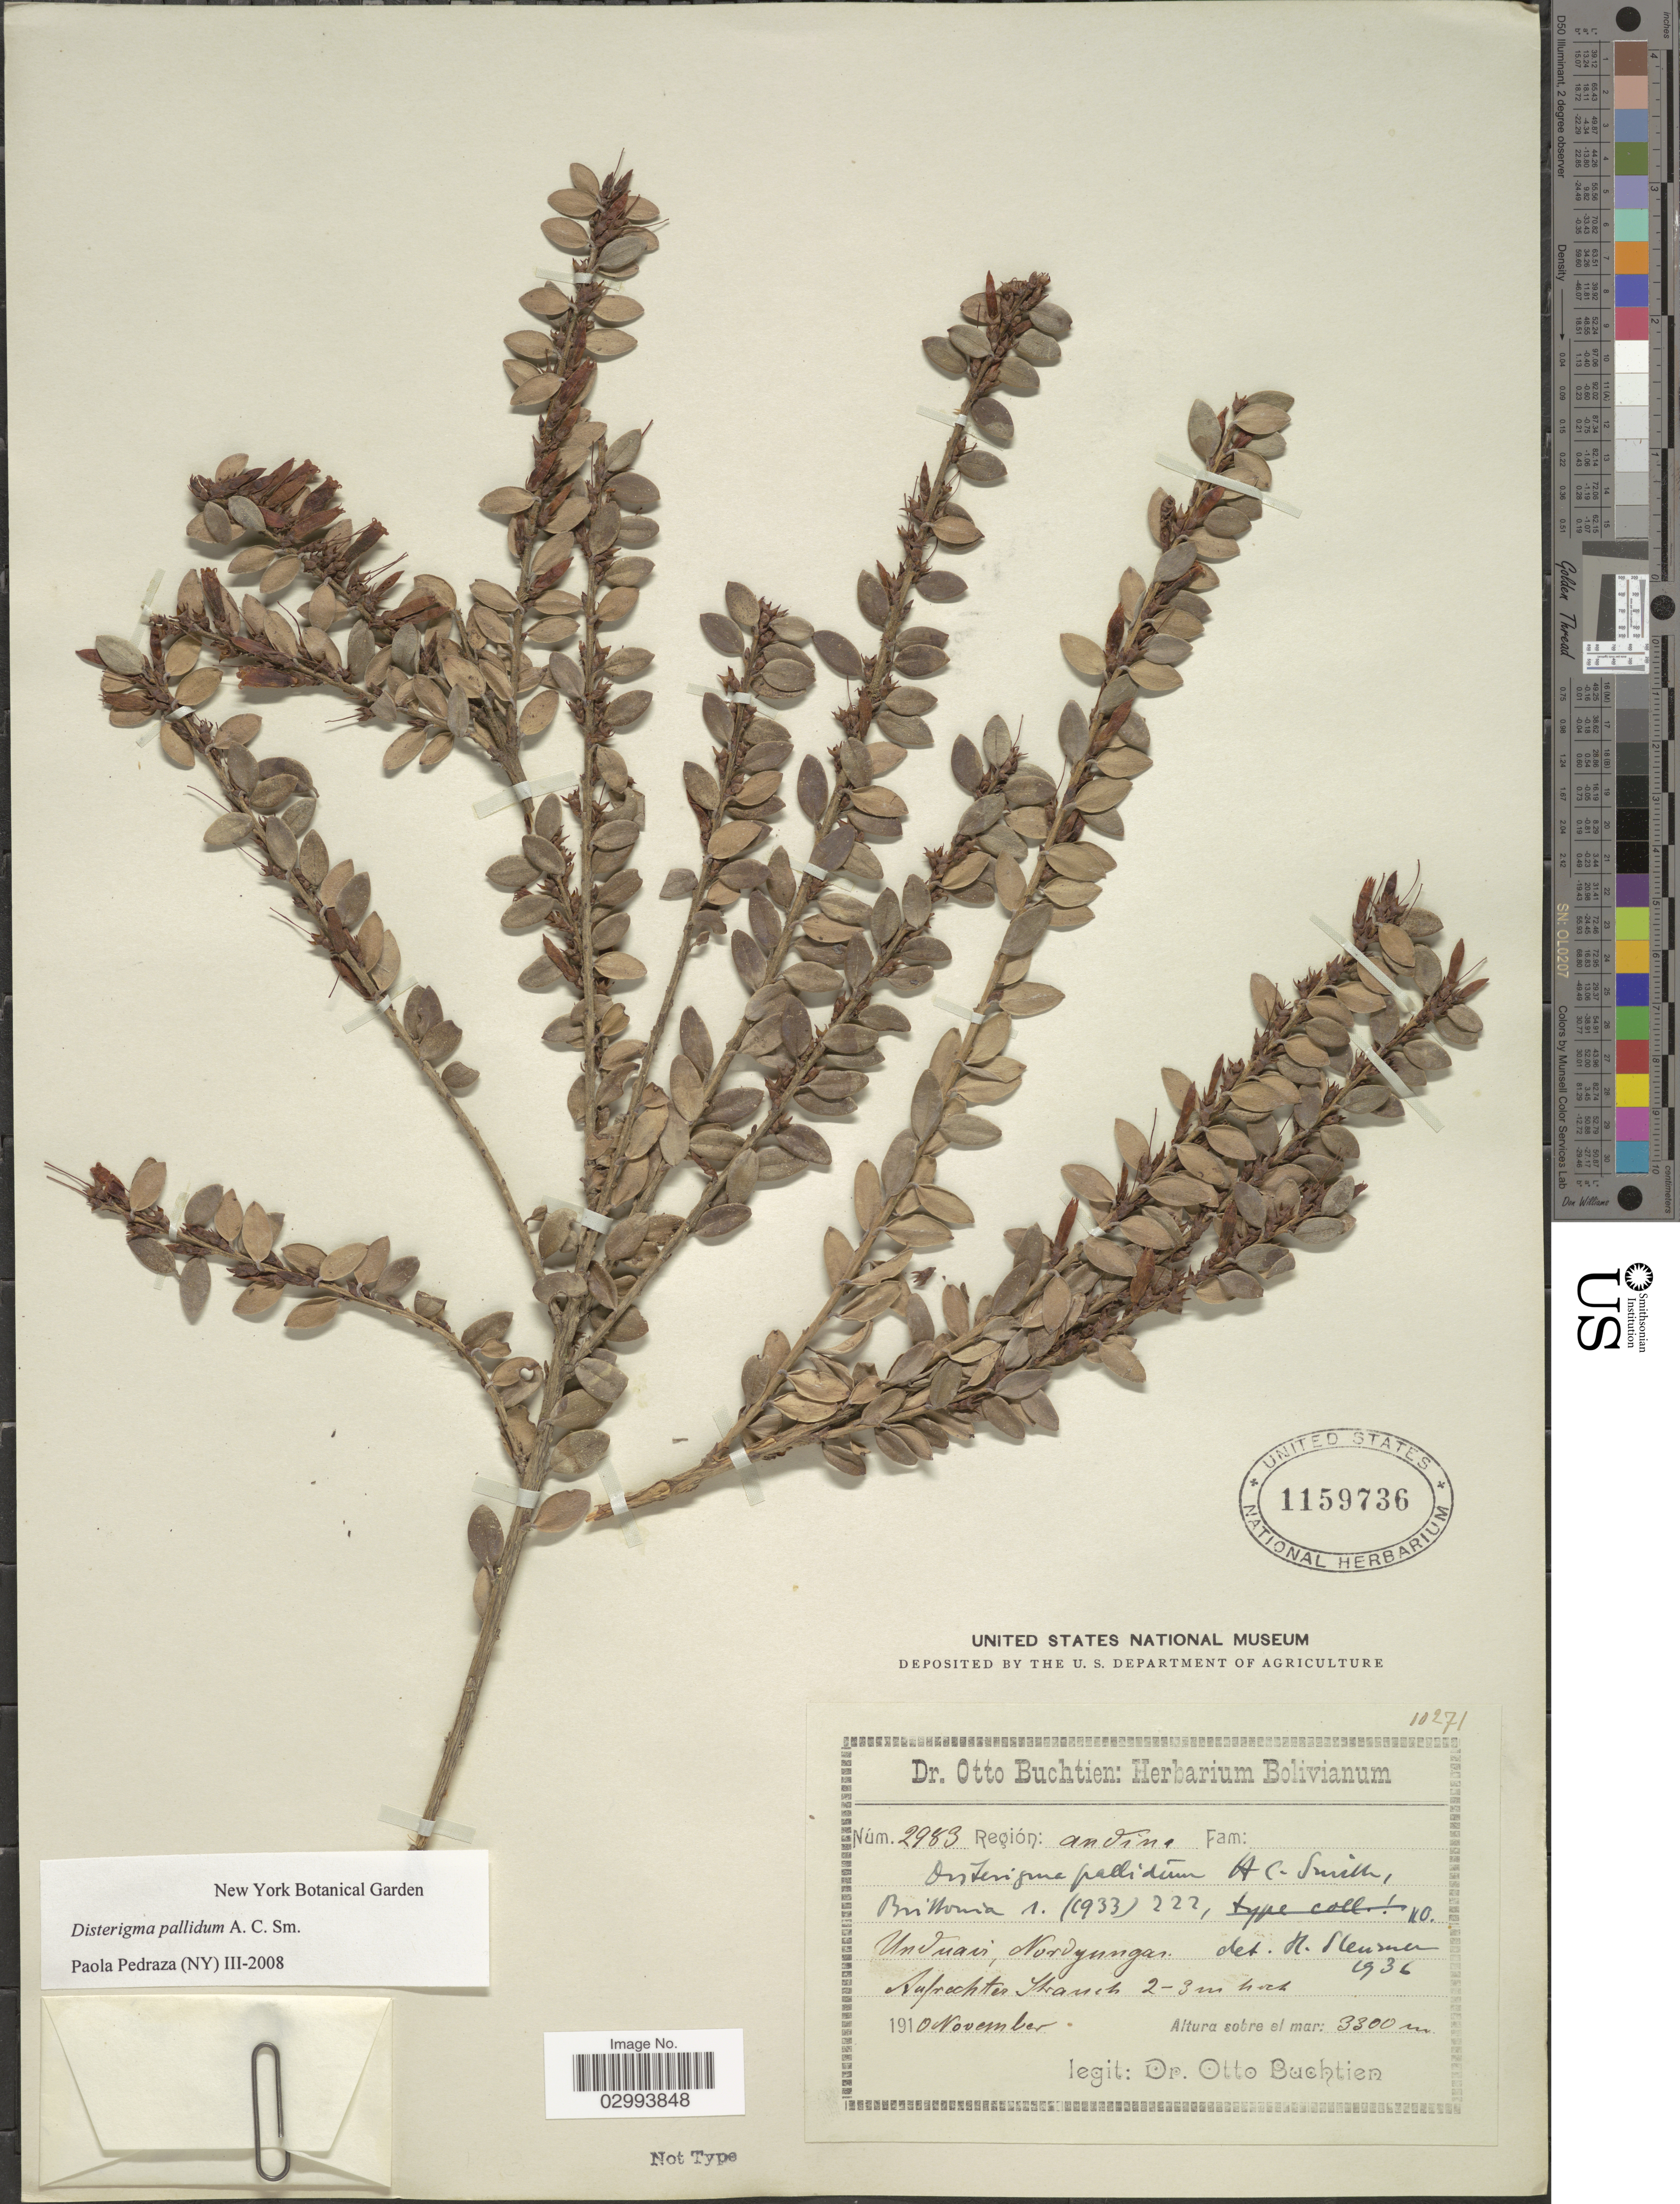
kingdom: Plantae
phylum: Tracheophyta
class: Magnoliopsida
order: Ericales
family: Ericaceae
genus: Disterigma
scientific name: Disterigma pallidum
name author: A.C. Sm.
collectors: O. Buchtien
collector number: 2983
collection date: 1910-11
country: Bolivia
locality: Región: Andina. Unduavi, Nordyungas.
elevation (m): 3300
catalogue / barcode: US 1159736